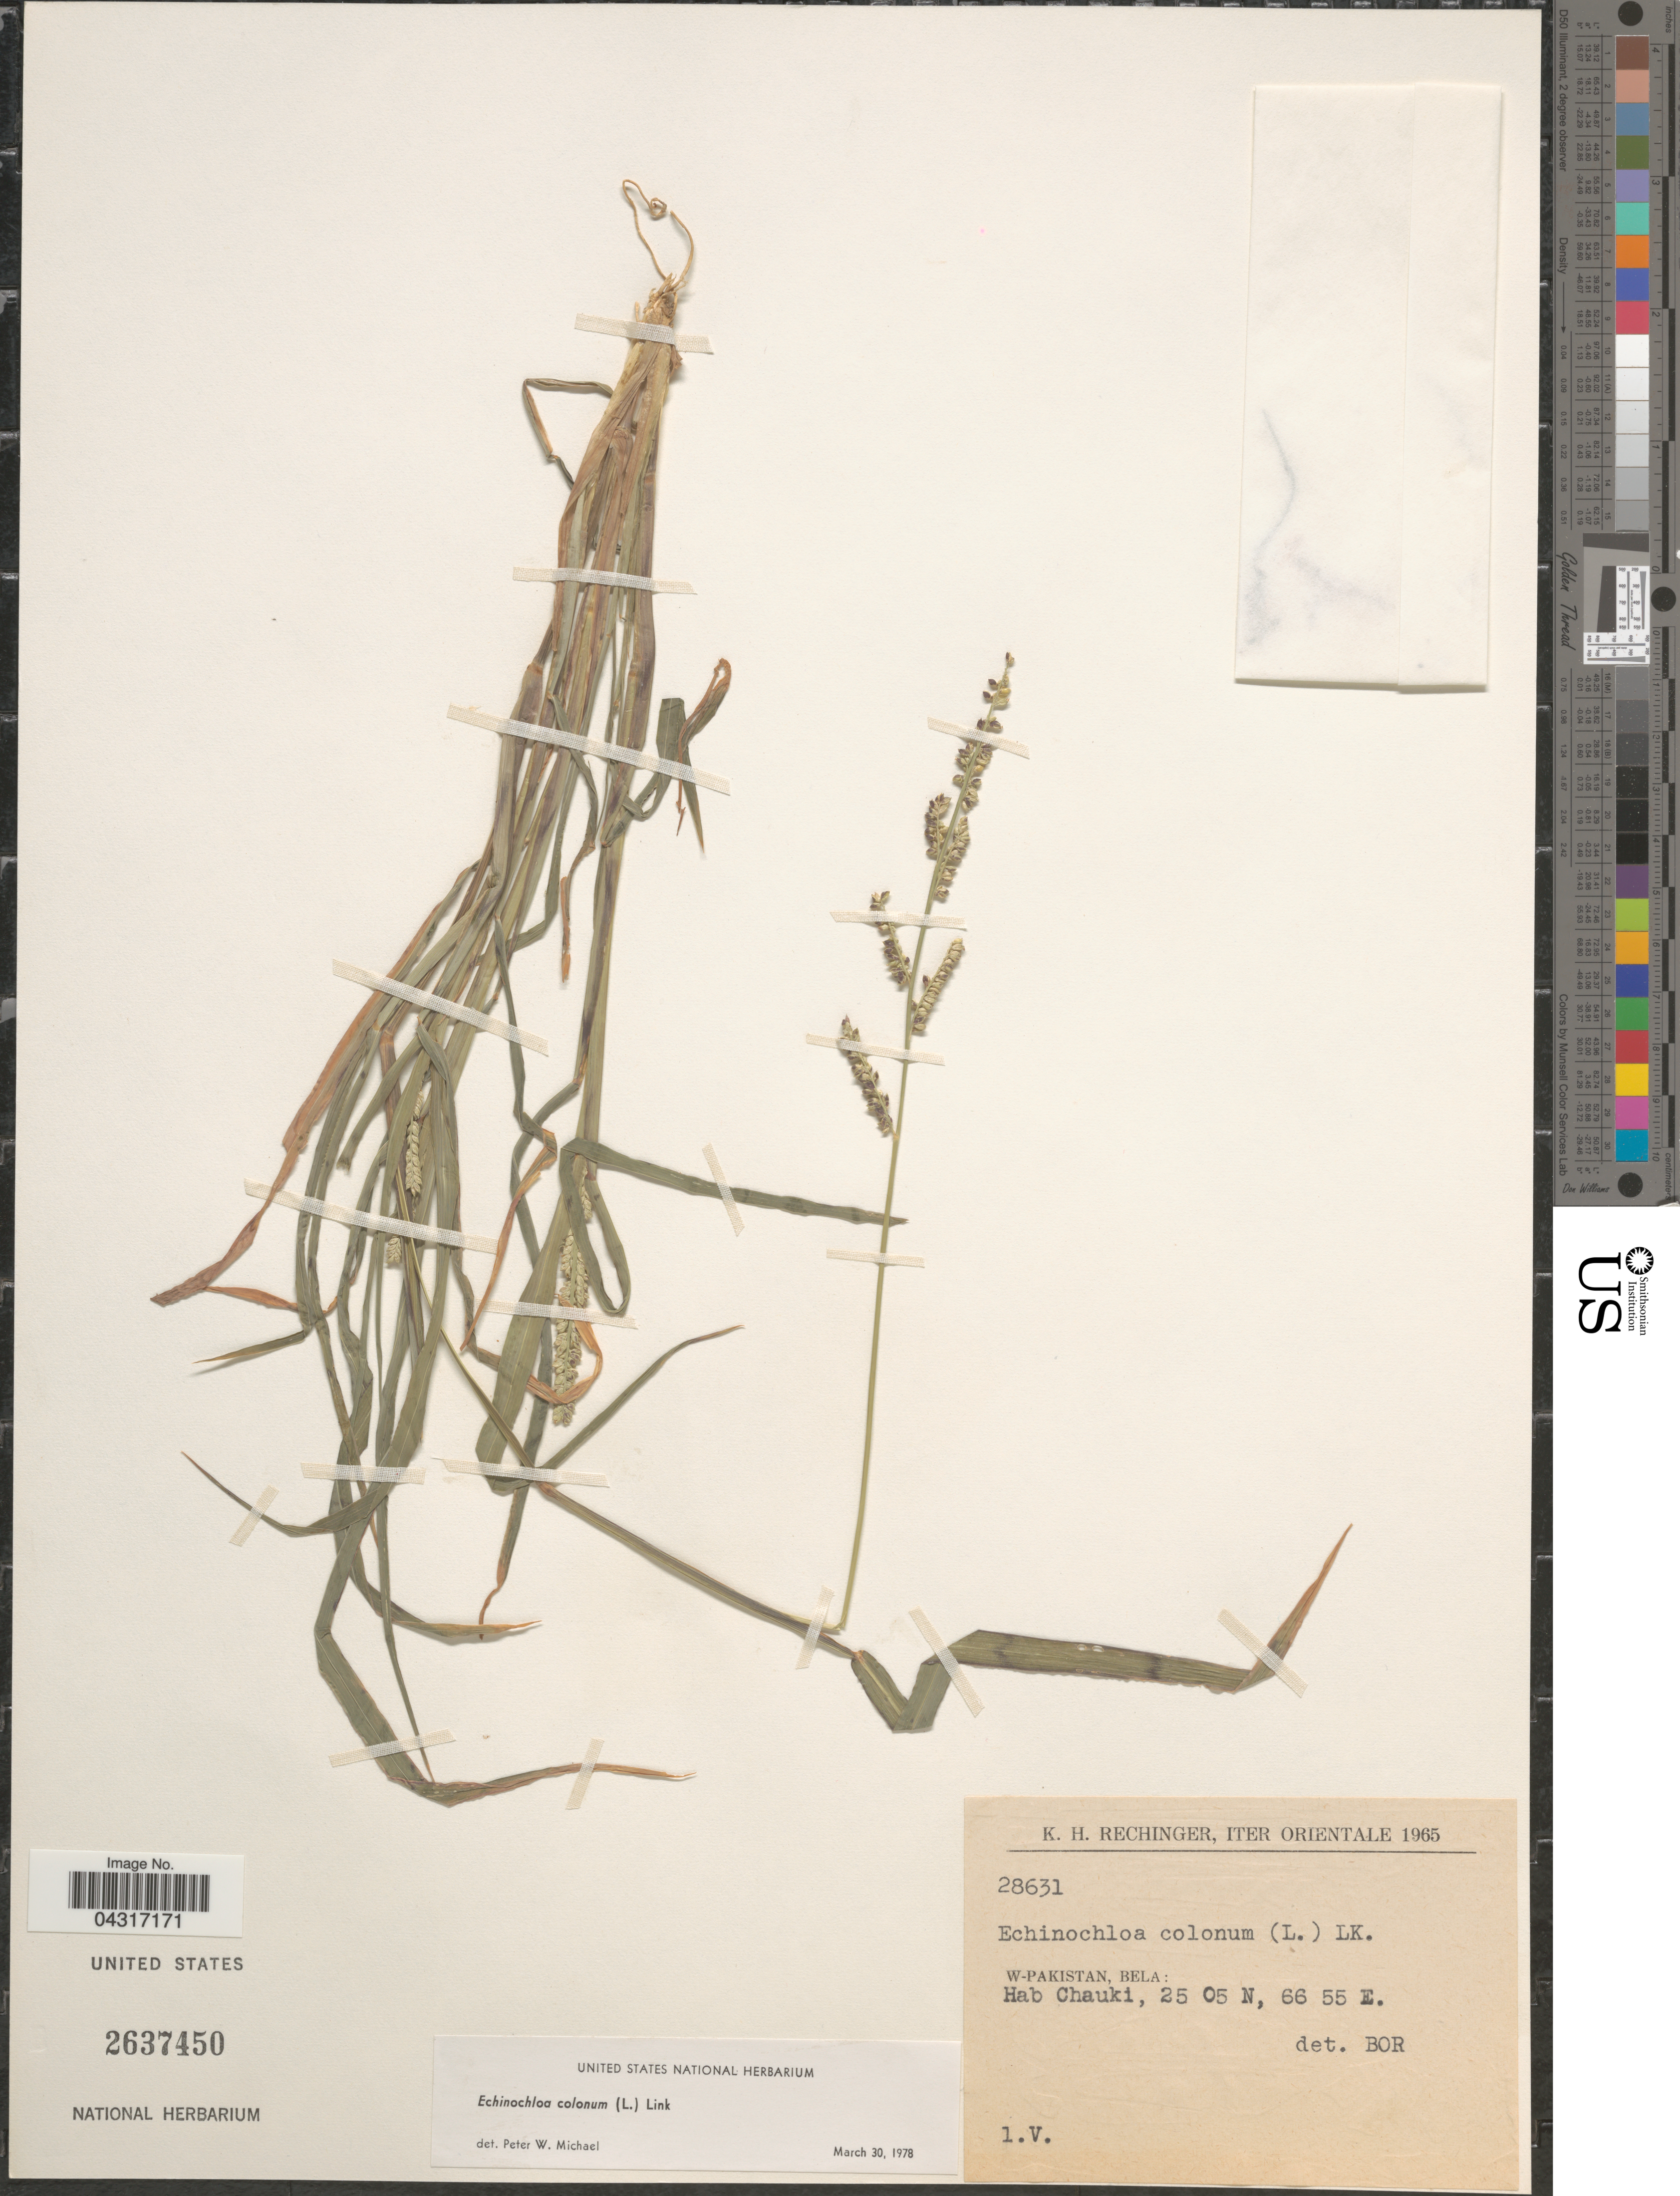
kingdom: Plantae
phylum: Tracheophyta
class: Liliopsida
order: Poales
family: Poaceae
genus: Echinochloa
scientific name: Echinochloa colona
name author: (L.) Link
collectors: K. H. Rechinger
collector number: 28631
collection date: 1965-05-01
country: Pakistan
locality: Iter Orientale 1965. W-Pakistan, Bela: Hab Chauki.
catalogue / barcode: US 2637450